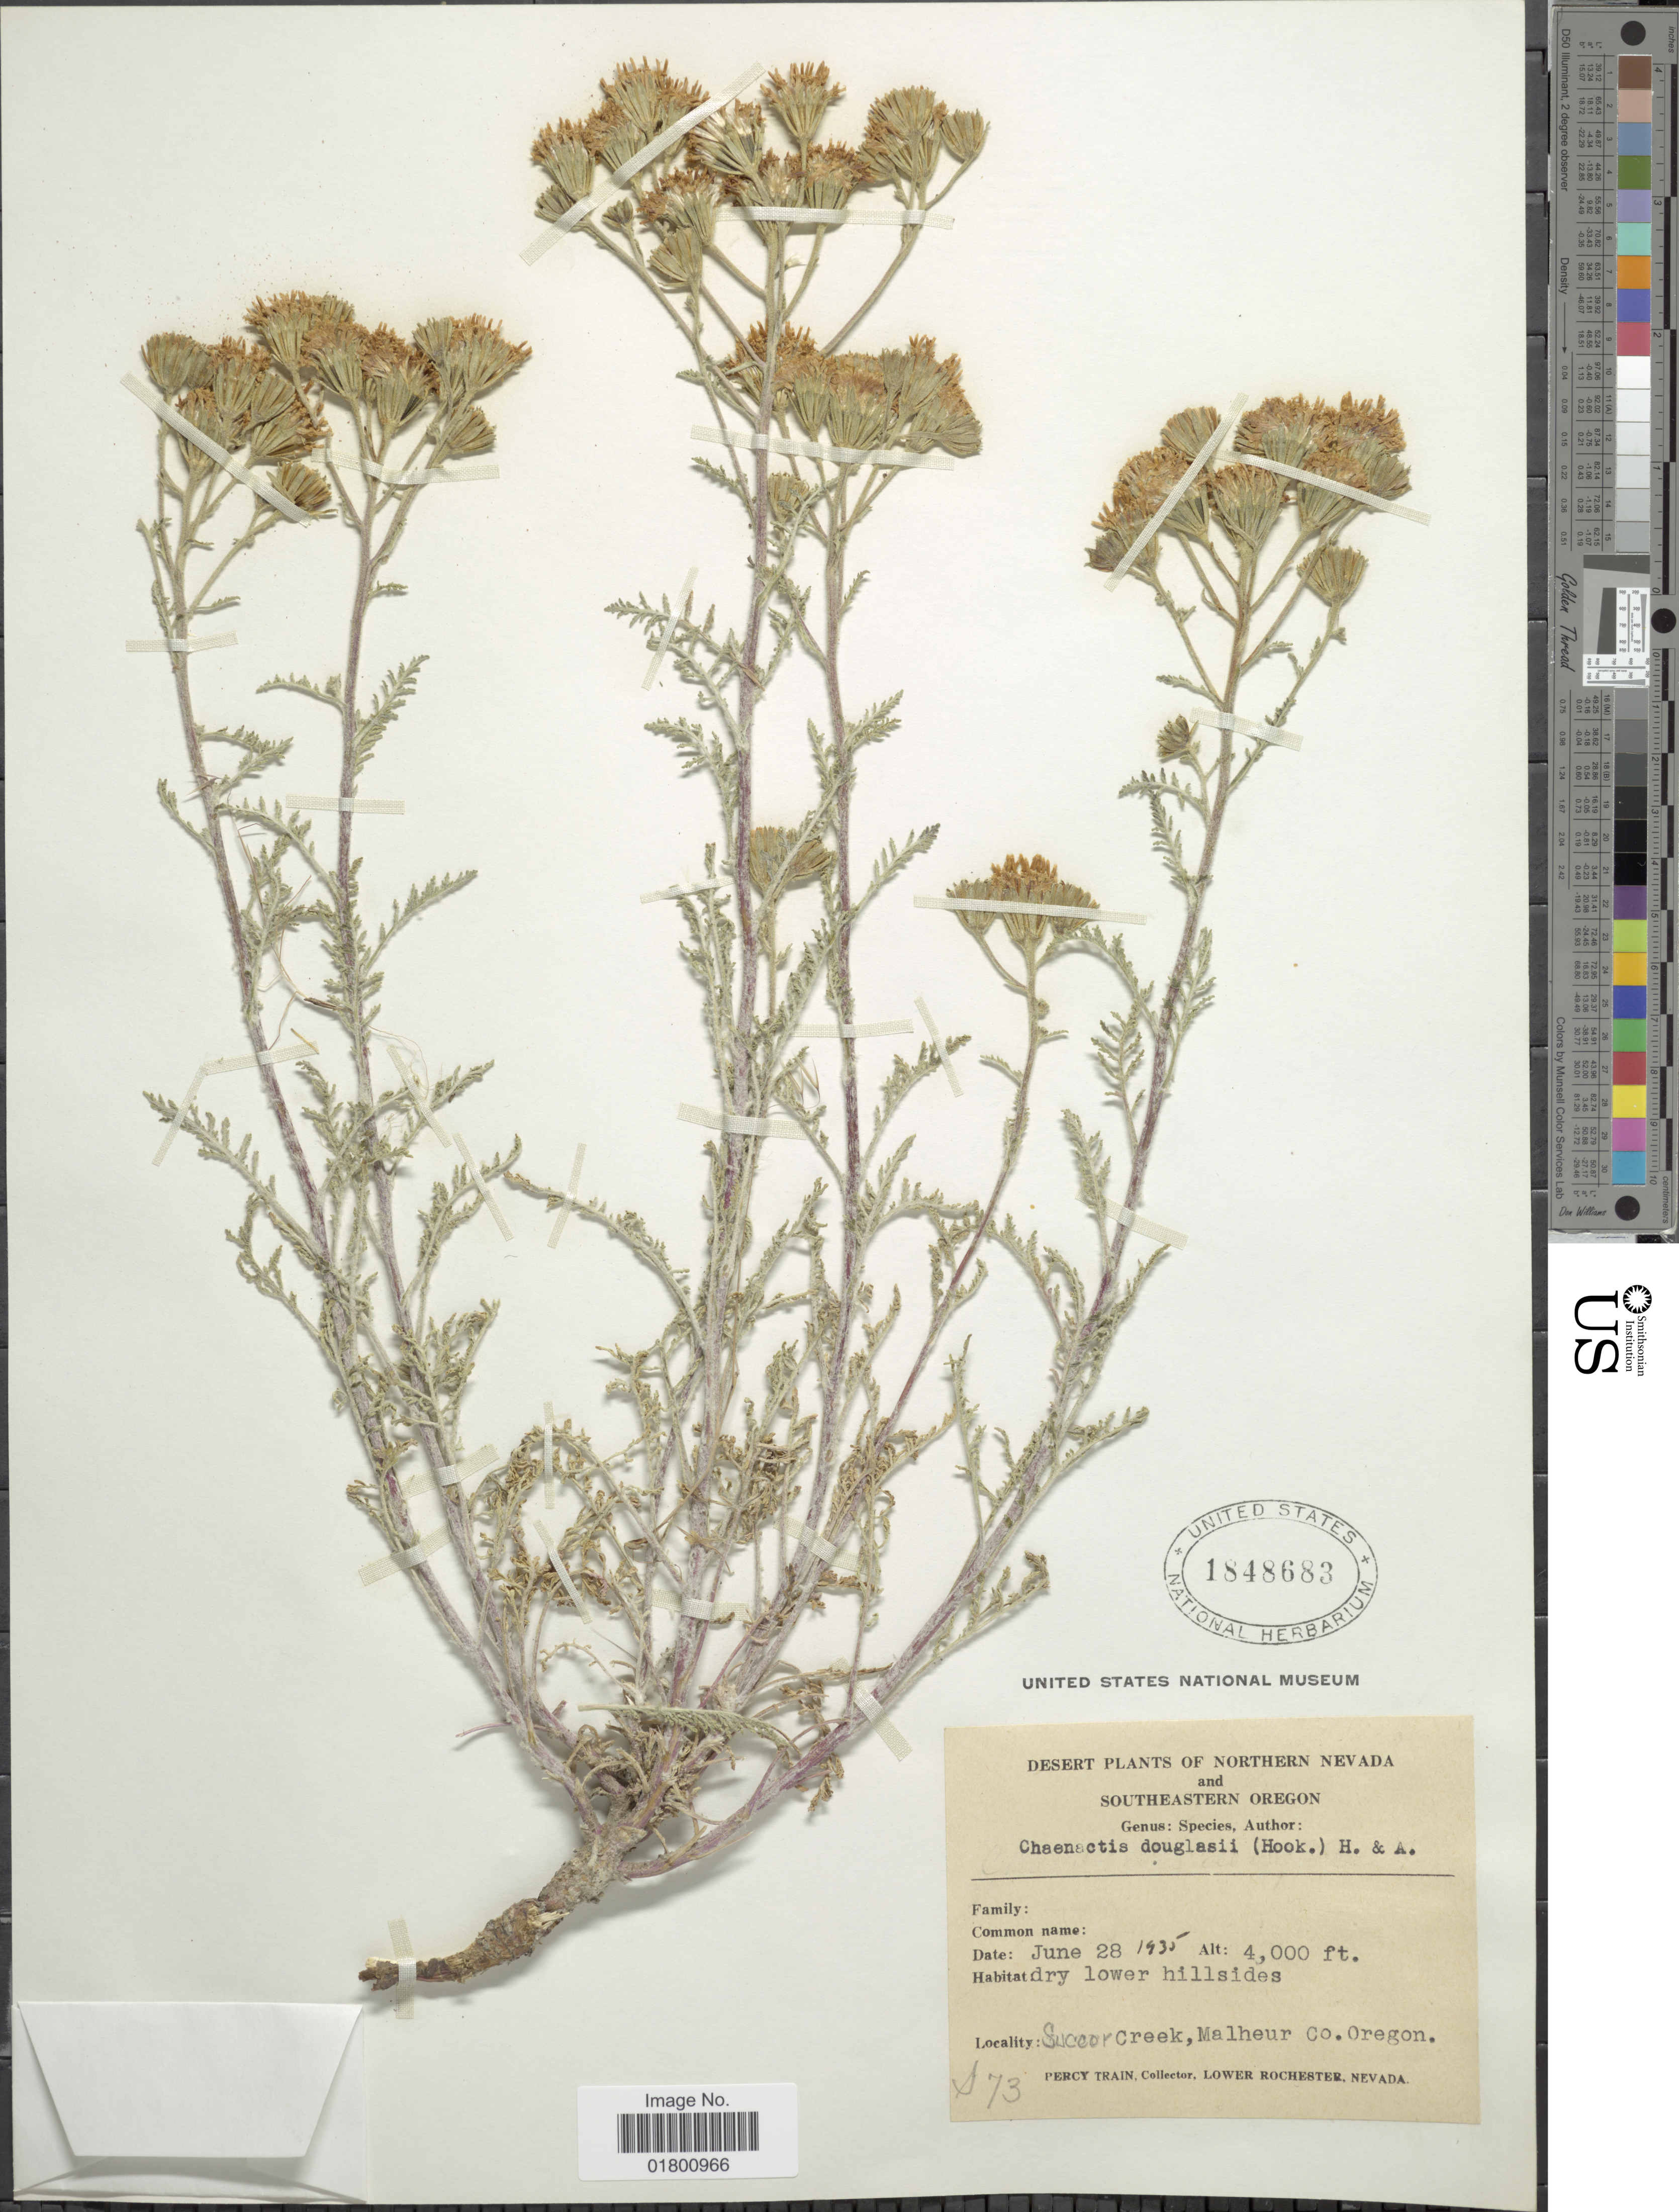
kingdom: Plantae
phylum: Tracheophyta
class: Magnoliopsida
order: Asterales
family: Asteraceae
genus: Chaenactis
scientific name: Chaenactis douglasii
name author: Hook. & Arn.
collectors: P. Train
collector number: S73*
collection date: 1935-06-28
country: United States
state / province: Oregon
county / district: Malheur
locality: Desert Plants of Northern Nevada and Southeastern Oregon, Succor Creek, Malheur Co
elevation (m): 1219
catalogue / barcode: US 1848683